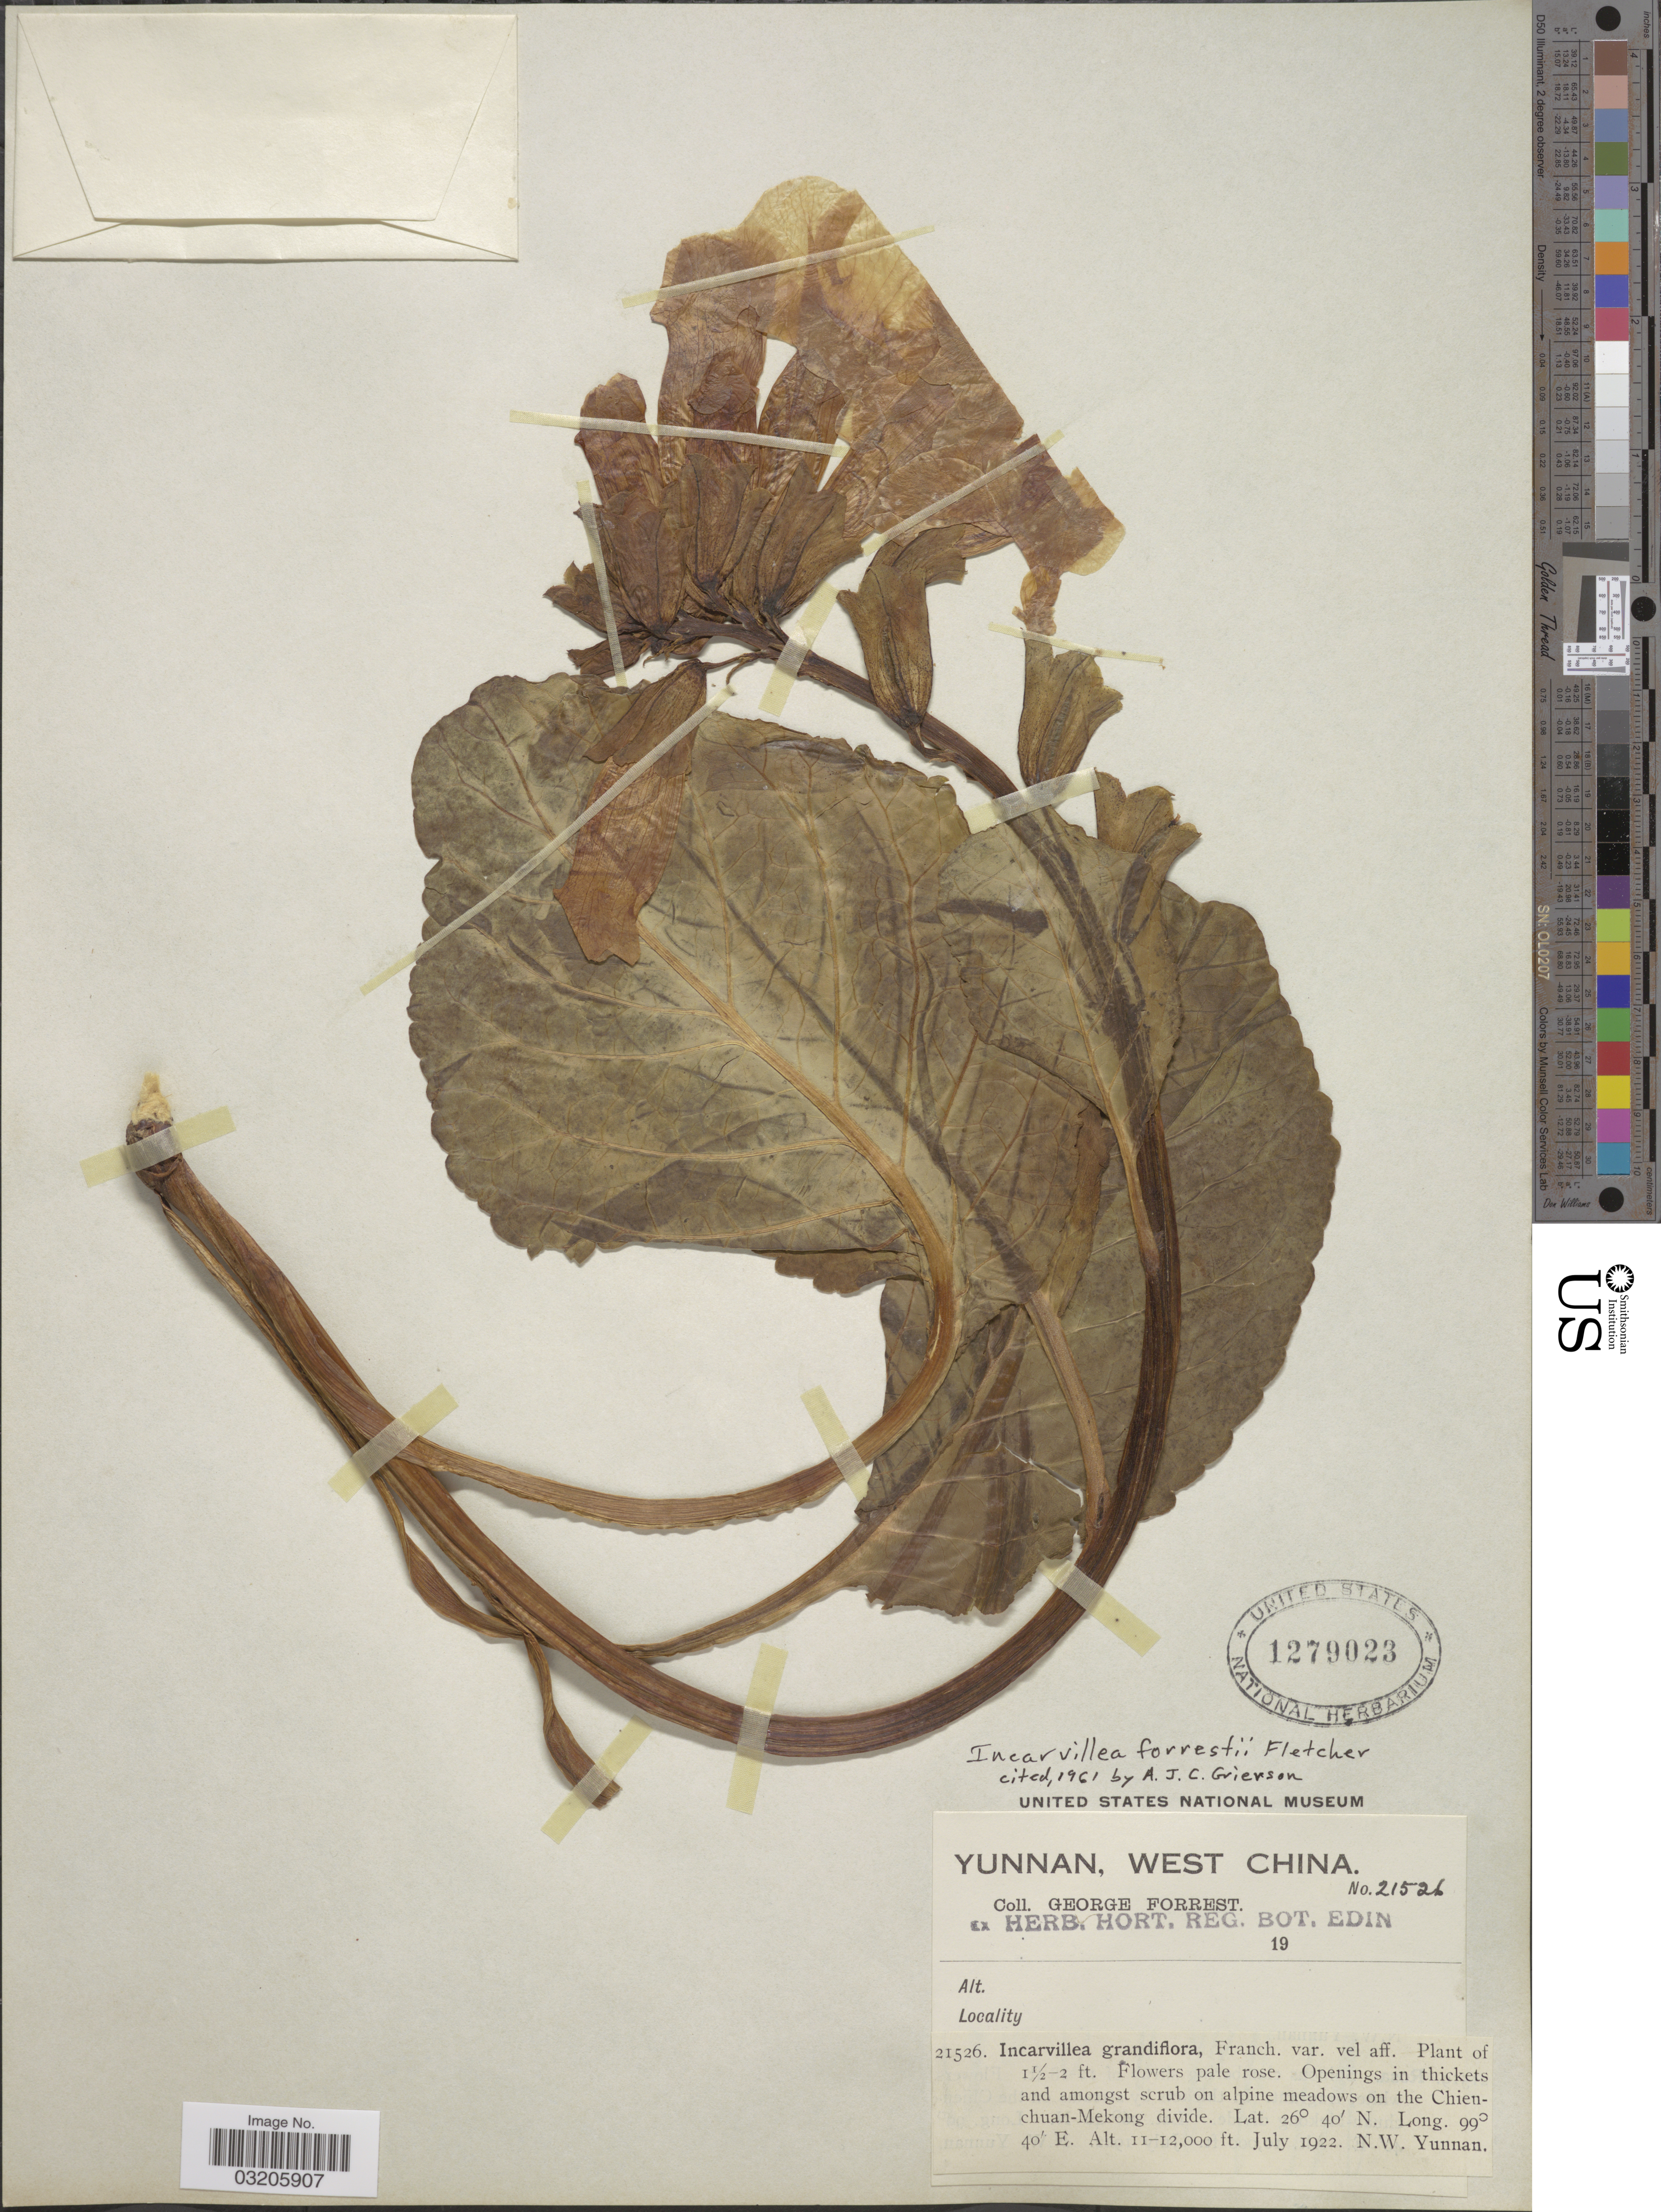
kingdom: Plantae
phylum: Tracheophyta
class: Magnoliopsida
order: Lamiales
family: Bignoniaceae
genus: Incarvillea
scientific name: Incarvillea forrestii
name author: H.R. Fletcher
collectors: G. Forrest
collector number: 21526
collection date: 1922-07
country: China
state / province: Yunnan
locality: Alpine meadows on the Chienchuan-Mekong divide. N.W. Yunnan.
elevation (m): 3353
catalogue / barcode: US 1279023